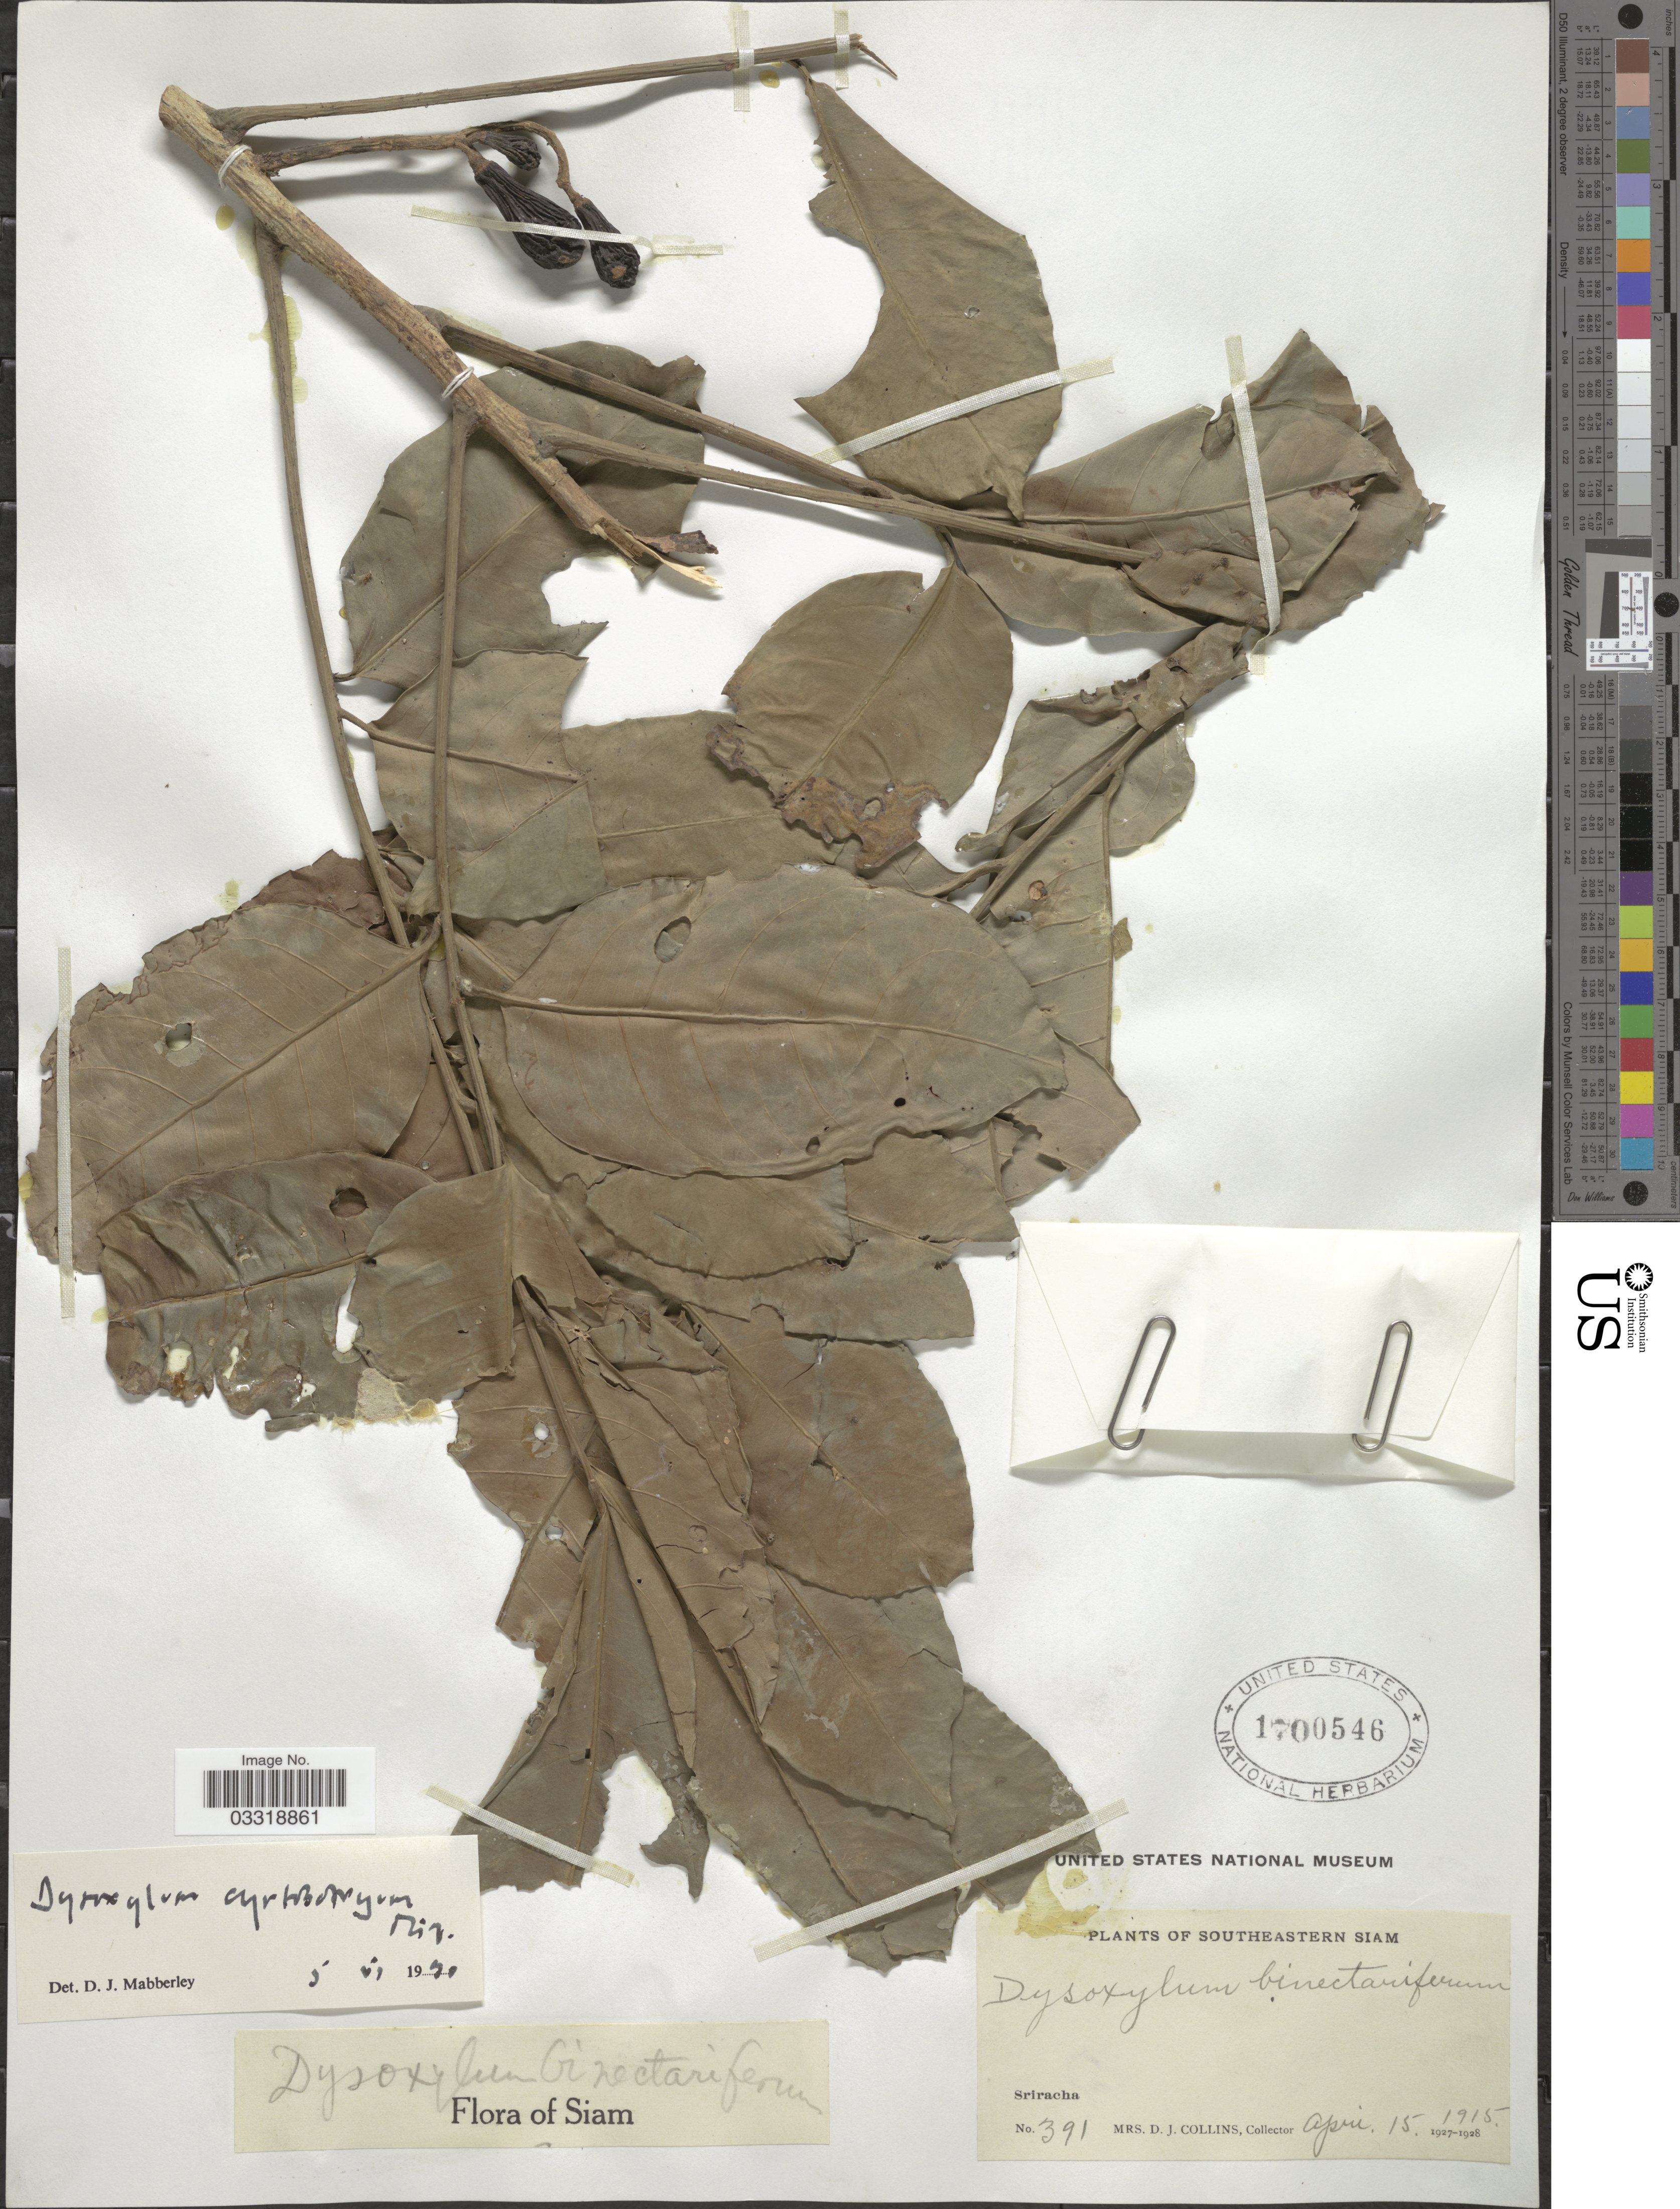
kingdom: Plantae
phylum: Tracheophyta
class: Magnoliopsida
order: Sapindales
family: Meliaceae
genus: Dysoxylum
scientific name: Dysoxylum cyrtobotryum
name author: Miq.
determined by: Mabberley, David J.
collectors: Mrs. D. J. Collins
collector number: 391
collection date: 1915-04-15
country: Thailand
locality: Southeastern Siam. Sriracha.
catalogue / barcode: US 1700546